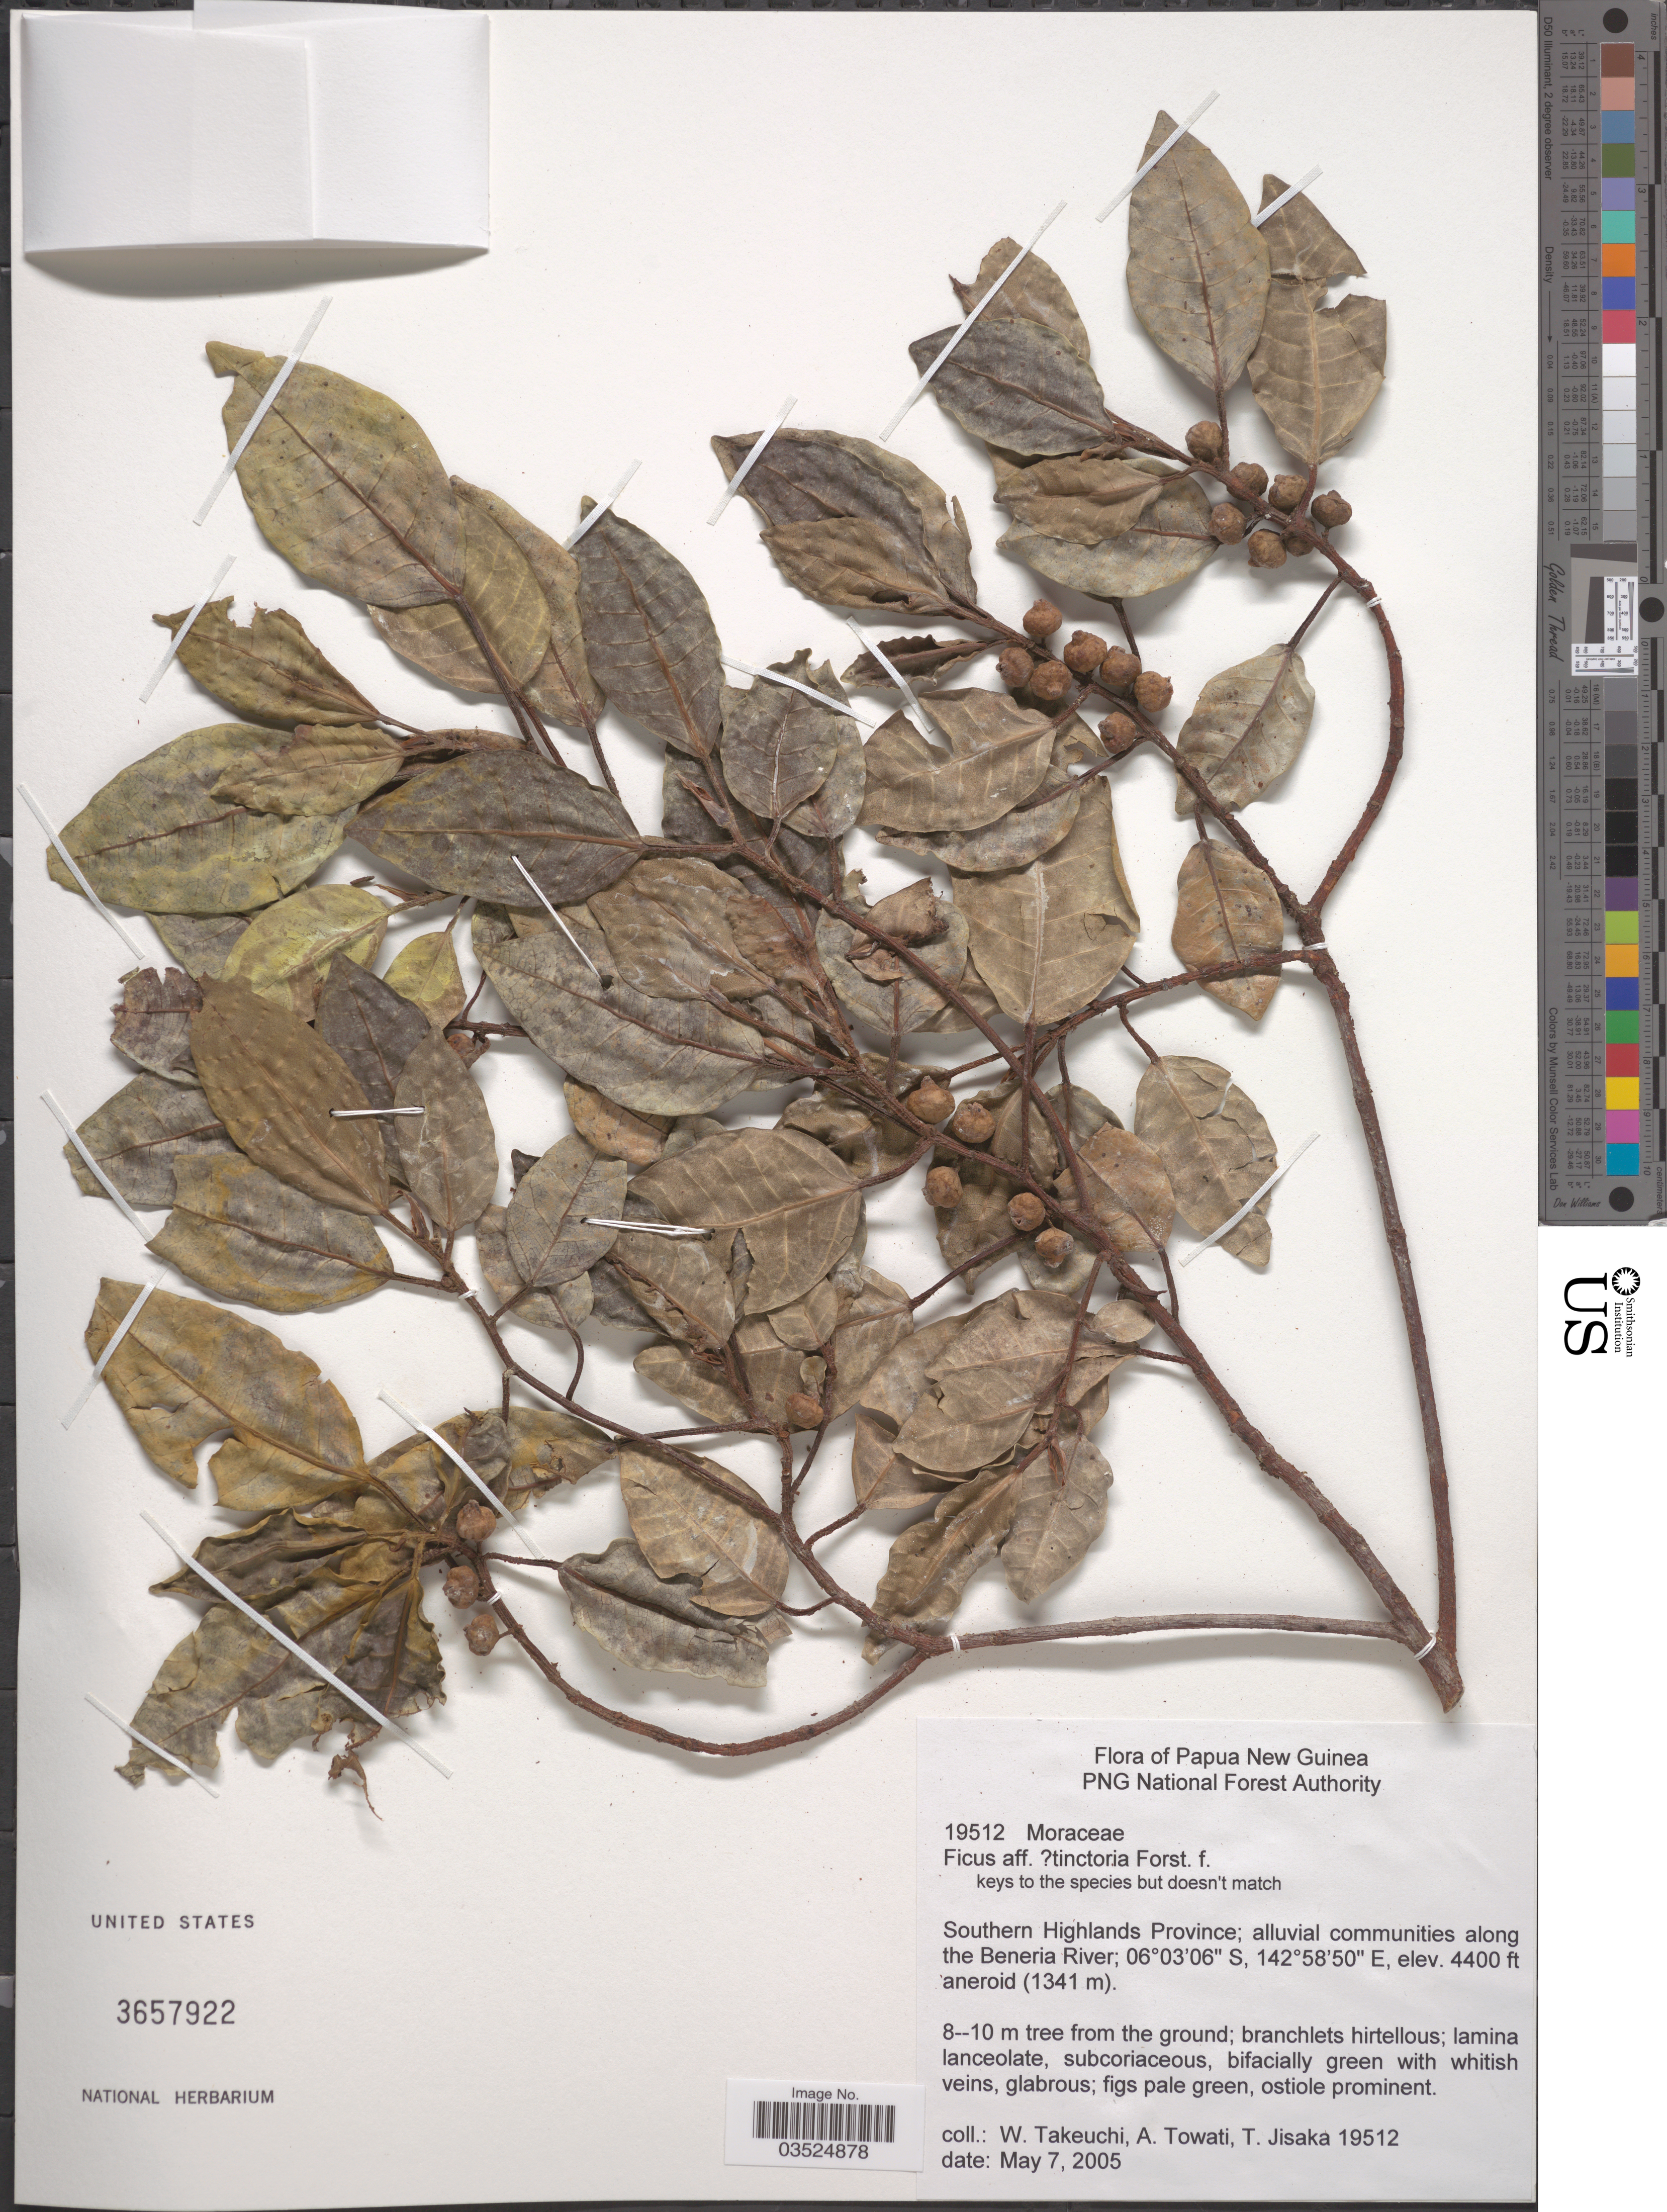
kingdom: Plantae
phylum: Tracheophyta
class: Magnoliopsida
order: Rosales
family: Moraceae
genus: Ficus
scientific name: Ficus sp.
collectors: W. Takeuchi, A. Towati & T. Jisaka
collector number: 19512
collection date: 2005-05-07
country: Papua New Guinea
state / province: Southern Highlands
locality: Alluvial communities along the Beneria River.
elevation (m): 1341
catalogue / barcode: US 3657922